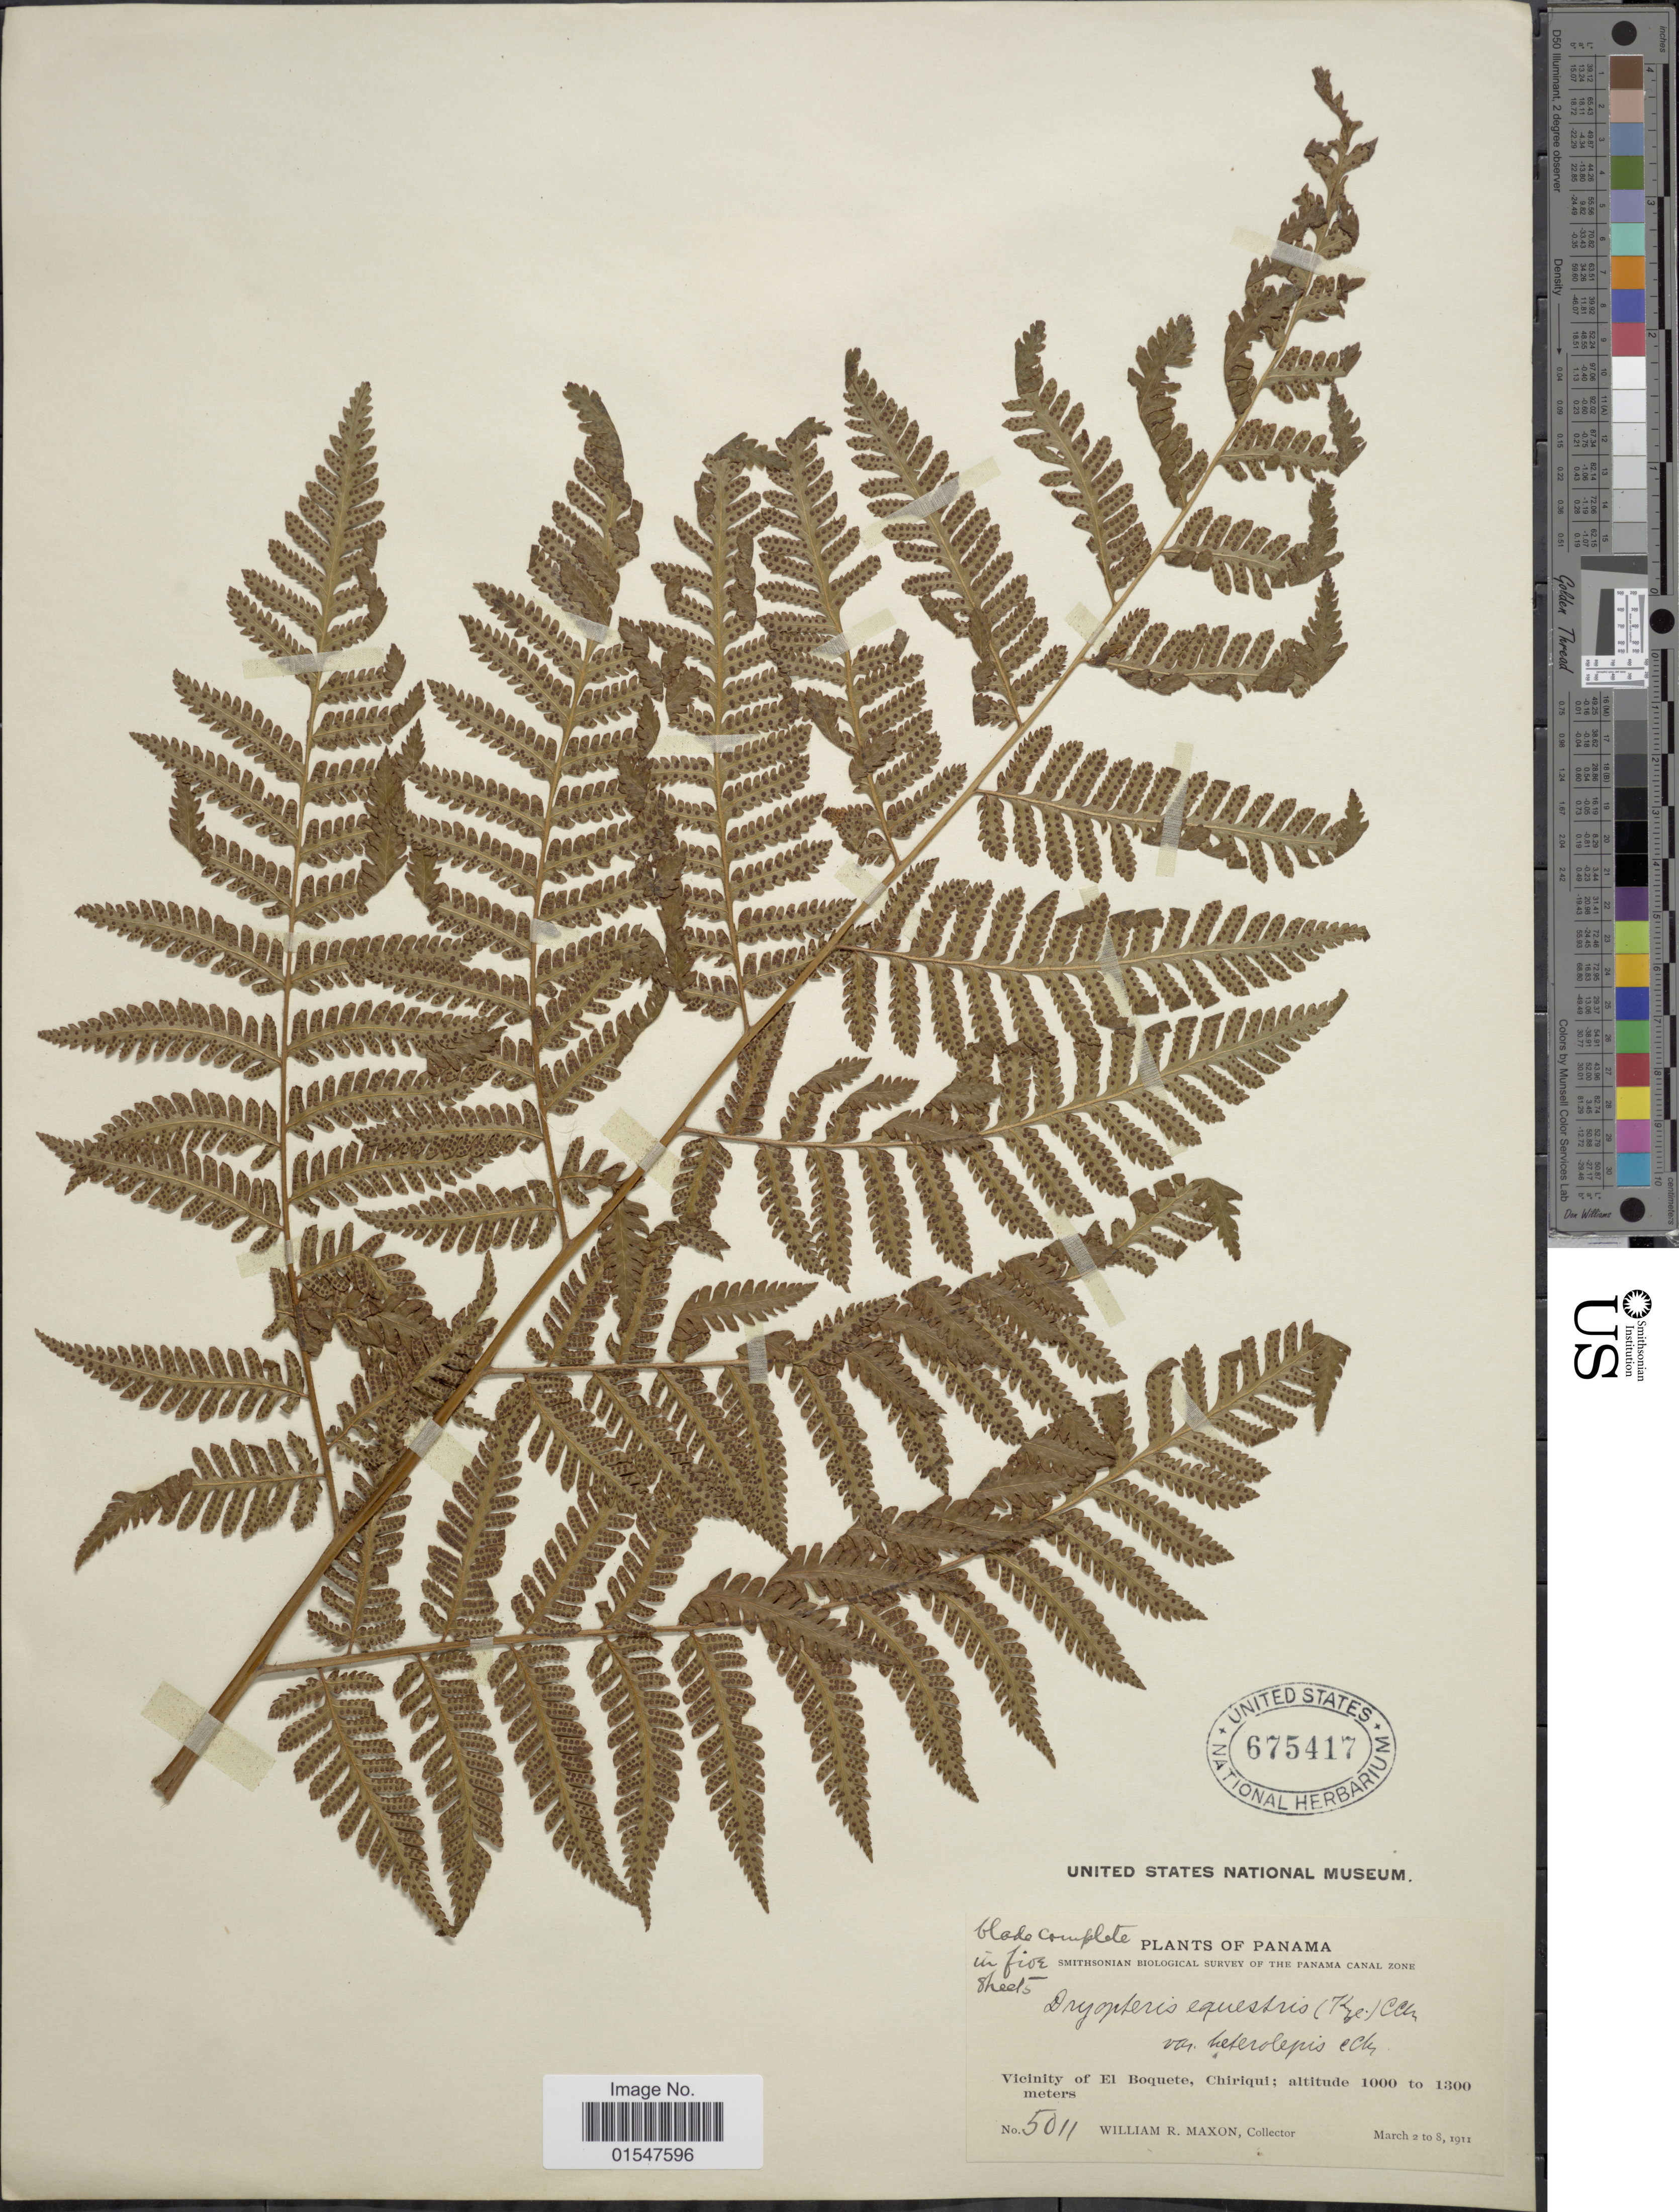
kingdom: Plantae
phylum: Tracheophyta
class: Polypodiopsida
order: Polypodiales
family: Dryopteridaceae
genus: Ctenitis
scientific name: Ctenitis equestris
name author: (Kunze) Ching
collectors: W. R. Maxon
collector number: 5011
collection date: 1911-03-02/1911-03-08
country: Panama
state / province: Chiriqui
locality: Vicinity of El Boquete, Chiriqui.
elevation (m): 1000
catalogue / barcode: US 675417